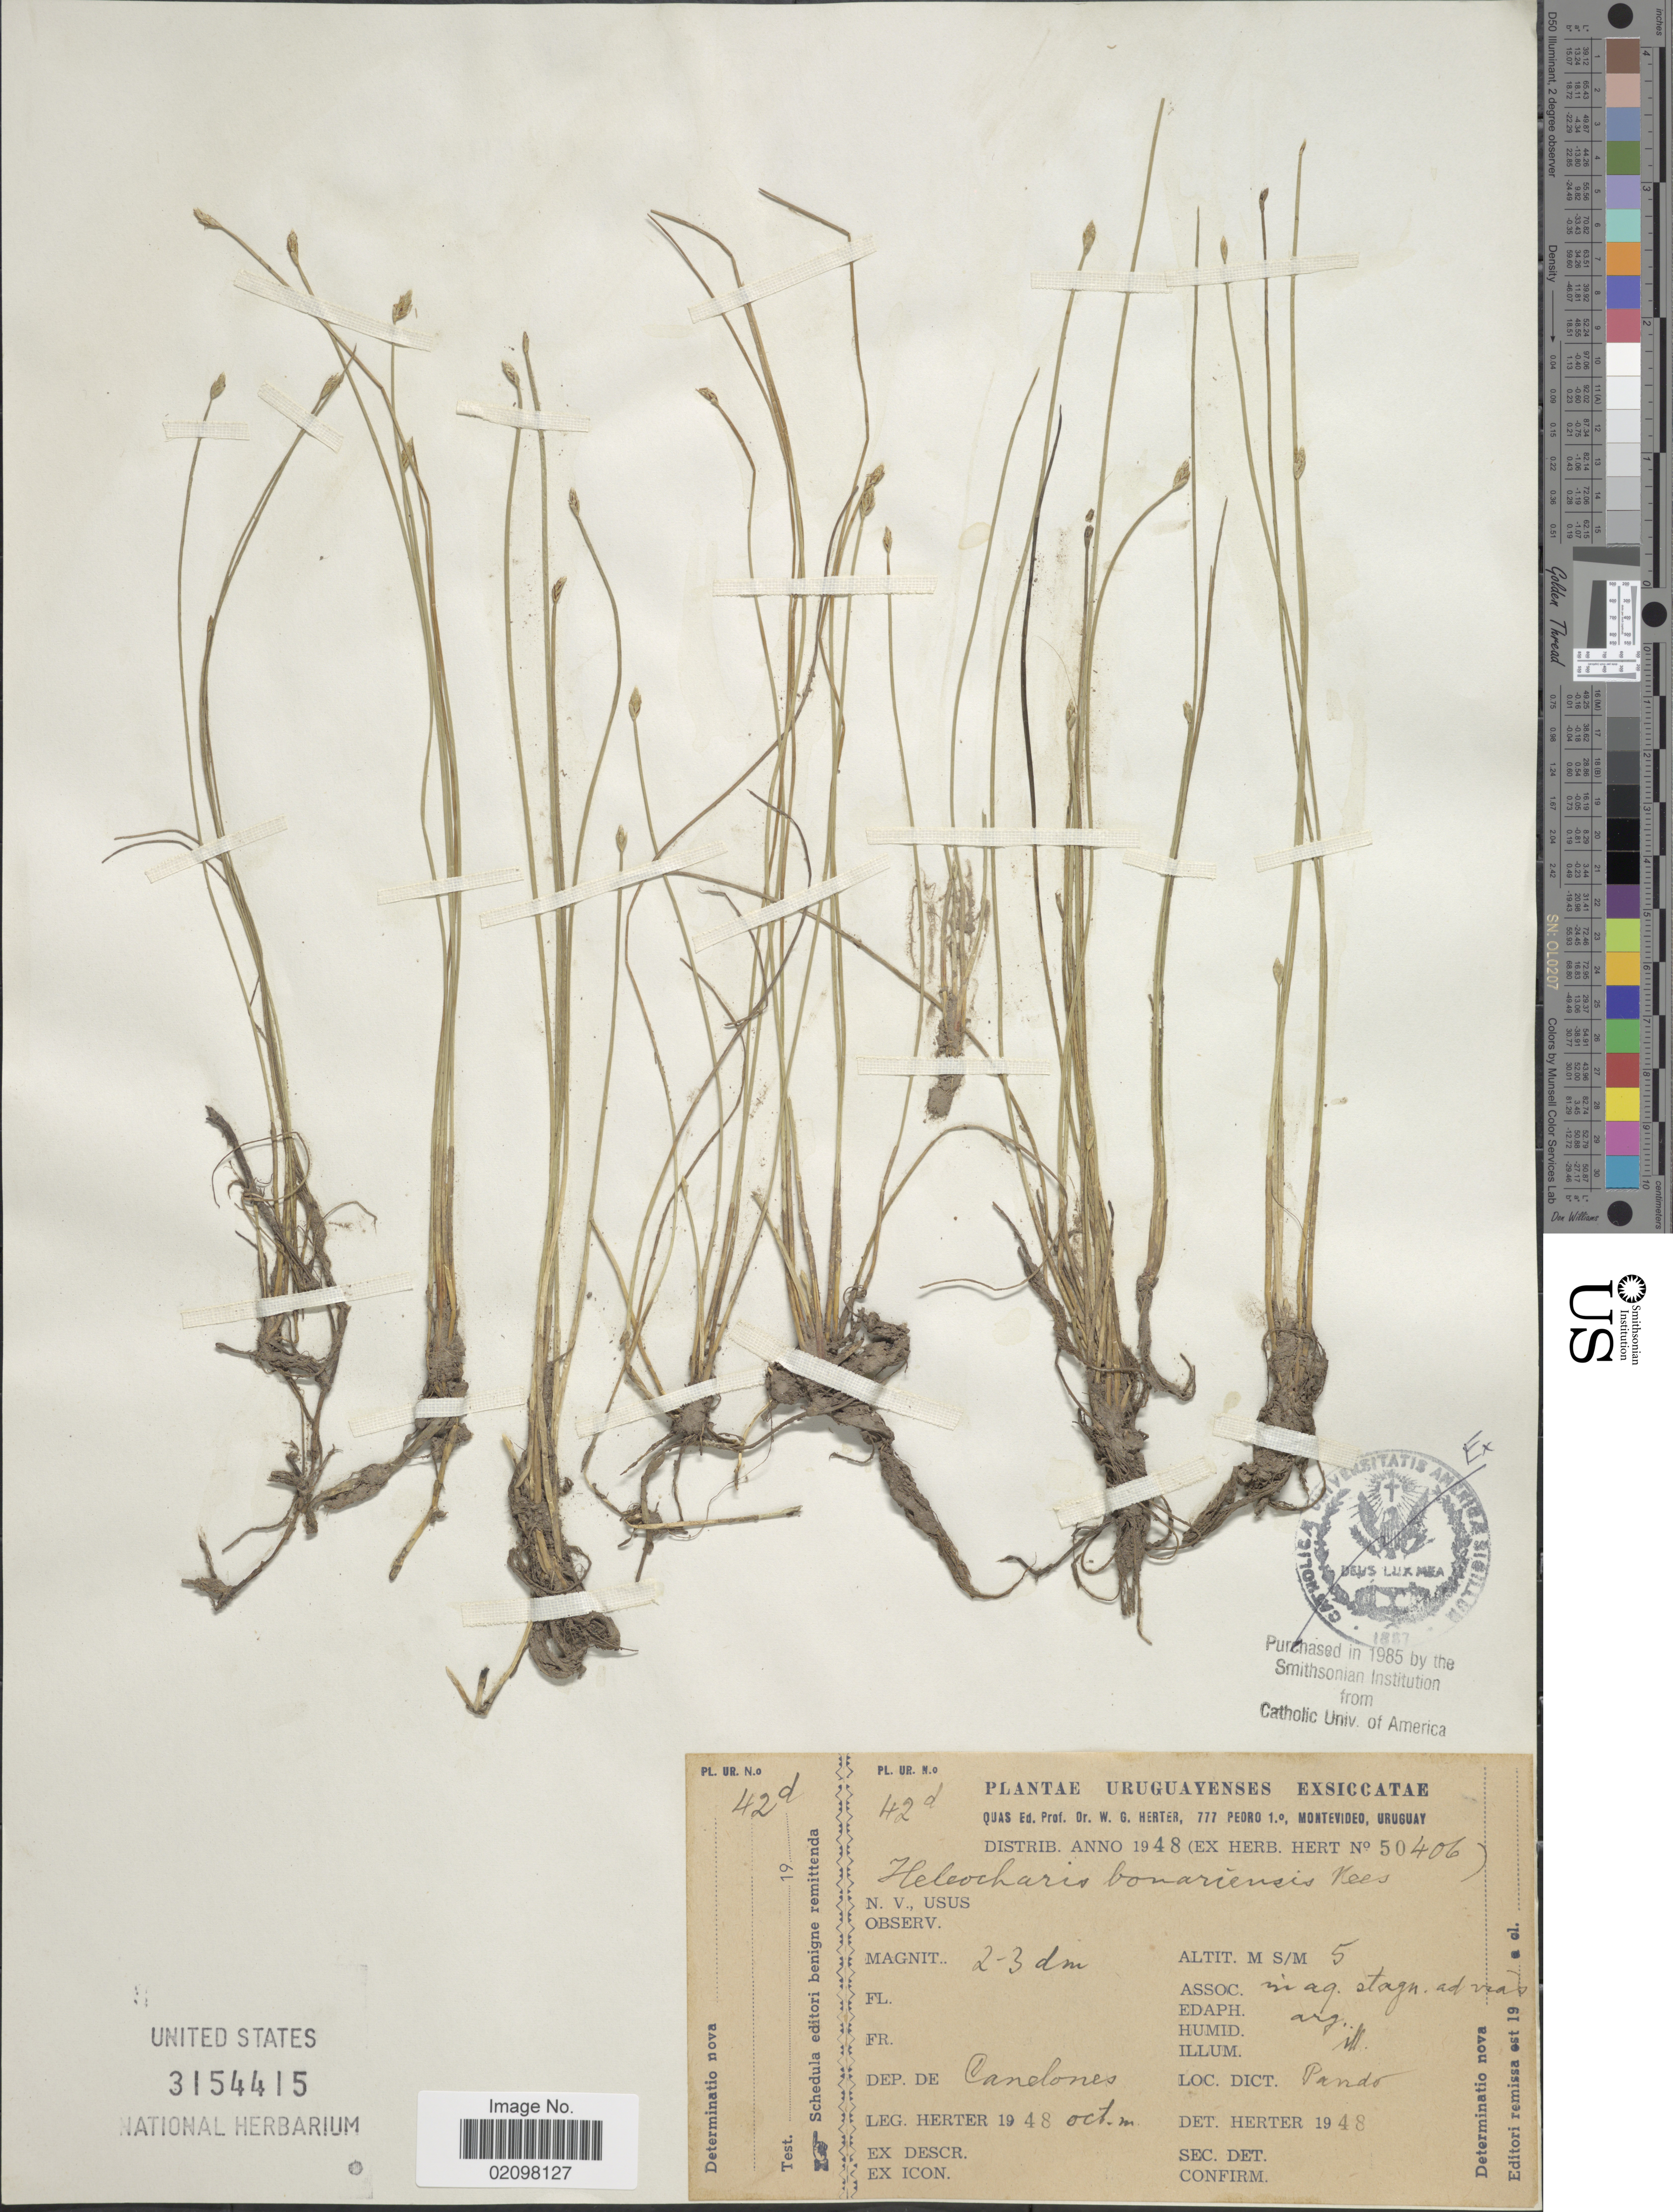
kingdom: Plantae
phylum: Tracheophyta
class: Liliopsida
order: Poales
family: Cyperaceae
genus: Eleocharis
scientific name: Eleocharis bonariensis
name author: Nees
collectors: W. G. Herter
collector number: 50406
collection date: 1948-10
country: Uruguay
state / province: Canelones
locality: Dict. Pando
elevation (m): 5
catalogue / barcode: US 3154415